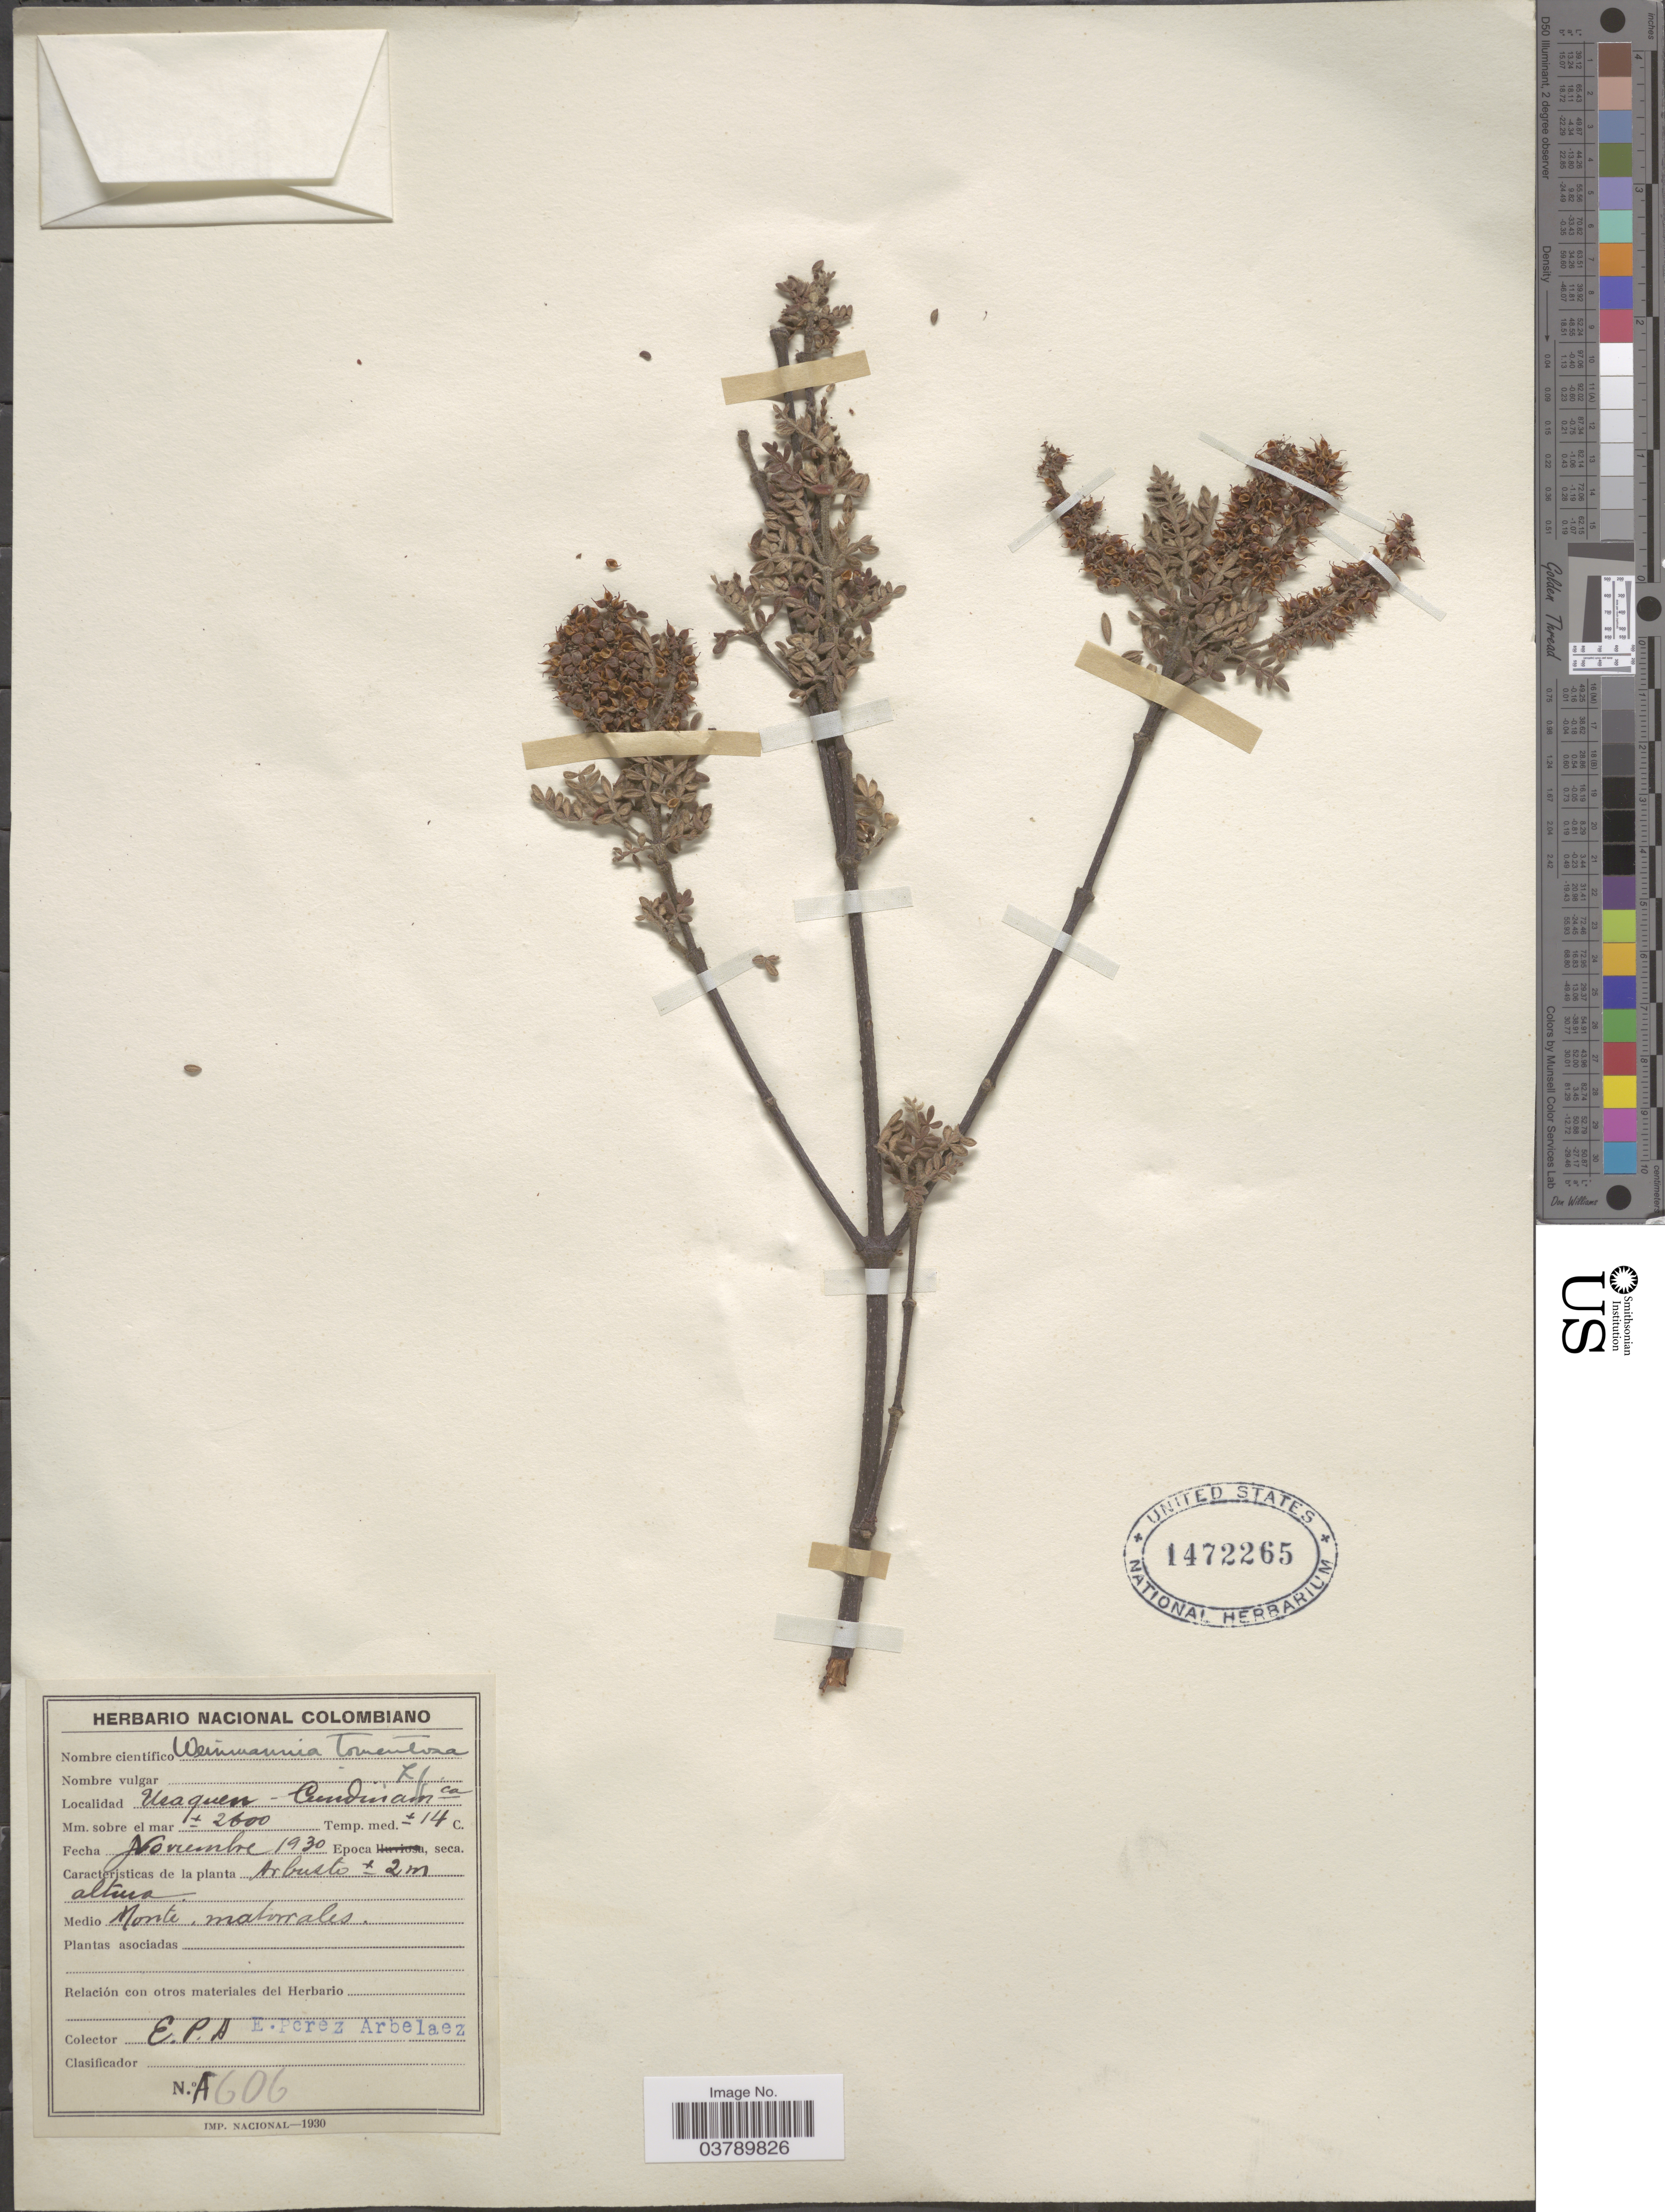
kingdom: Plantae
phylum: Tracheophyta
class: Magnoliopsida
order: Oxalidales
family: Cunoniaceae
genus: Weinmannia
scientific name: Weinmannia tomentosa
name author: L.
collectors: E. Pérez Arbeláez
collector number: A606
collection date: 1930-11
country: Colombia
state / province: Cundinamarca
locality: Usaquen.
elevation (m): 2600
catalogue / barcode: US 1472265